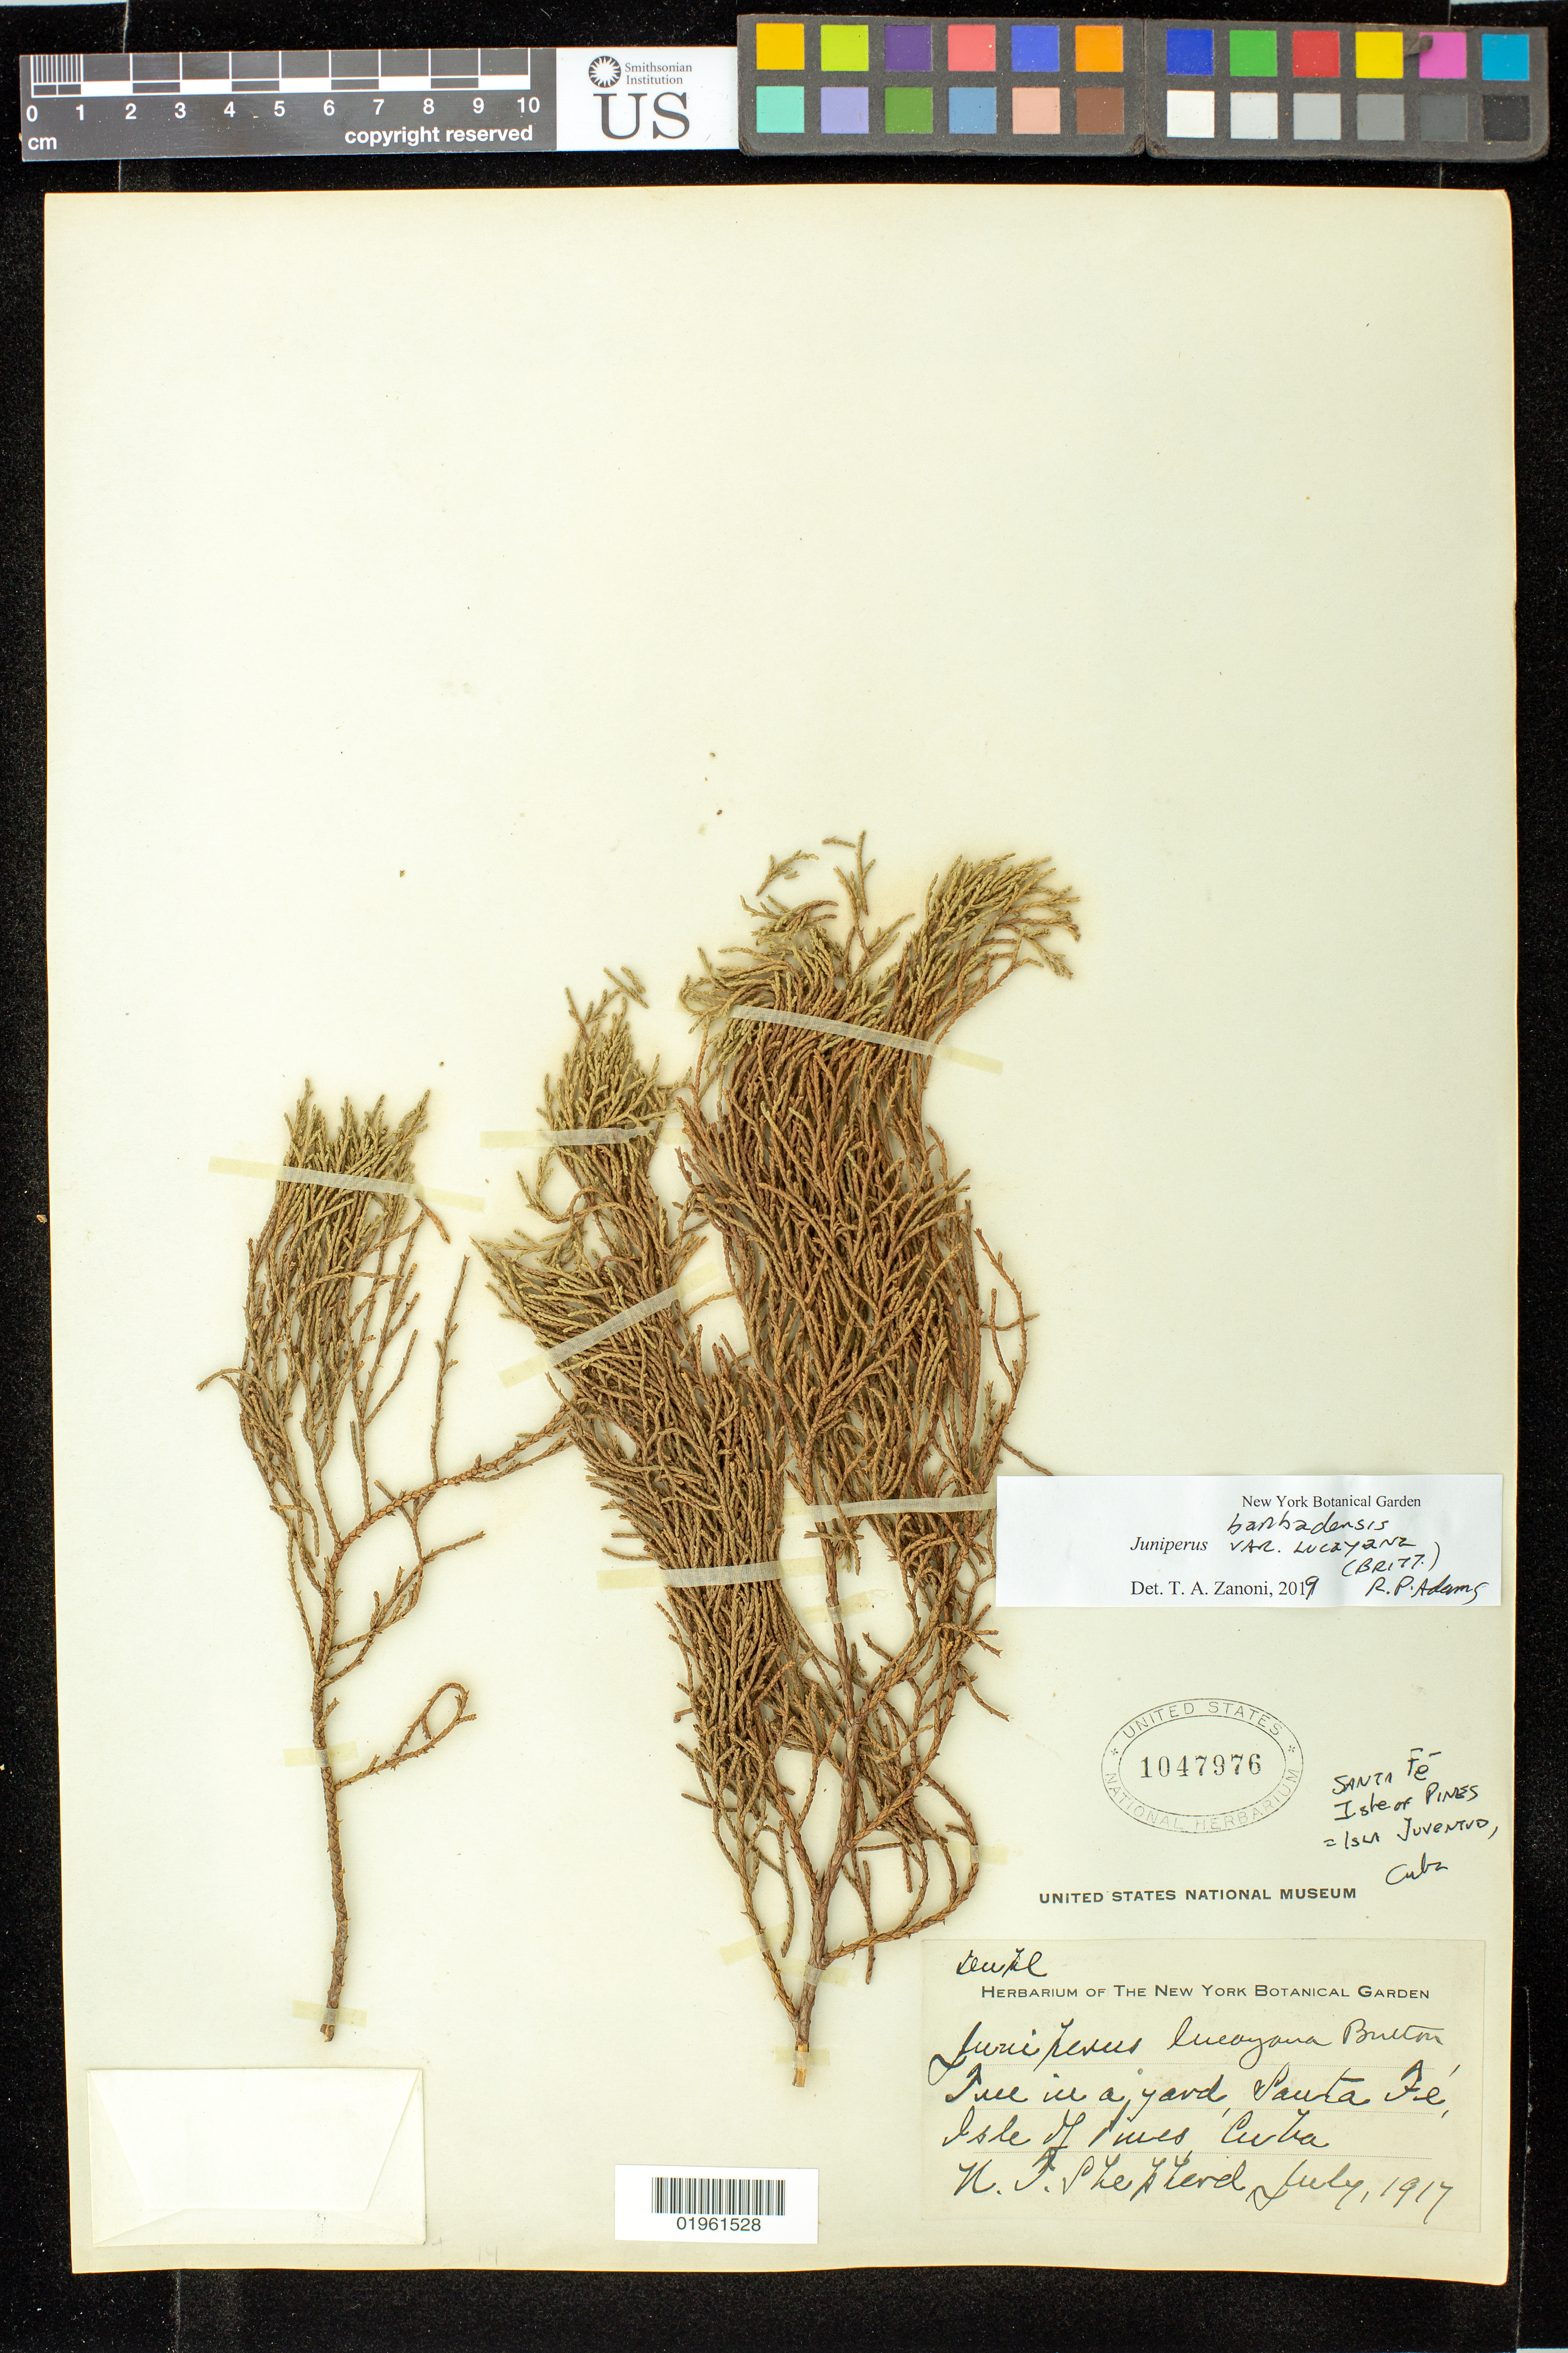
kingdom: Plantae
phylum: Tracheophyta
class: Pinopsida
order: Pinales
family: Cupressaceae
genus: Juniperus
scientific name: Juniperus barbadensis var. lucayana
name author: (Britton) R.P. Adams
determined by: Zanoni, T. A., (NY), New York Botanical Garden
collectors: N. Shepherd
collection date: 1917-07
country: Cuba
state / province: Isla de La Juventud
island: Isla de la Juventud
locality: Santa Fe, Isle of Pines [=Isla de la Juventud]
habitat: in a yard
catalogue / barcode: US 1047976